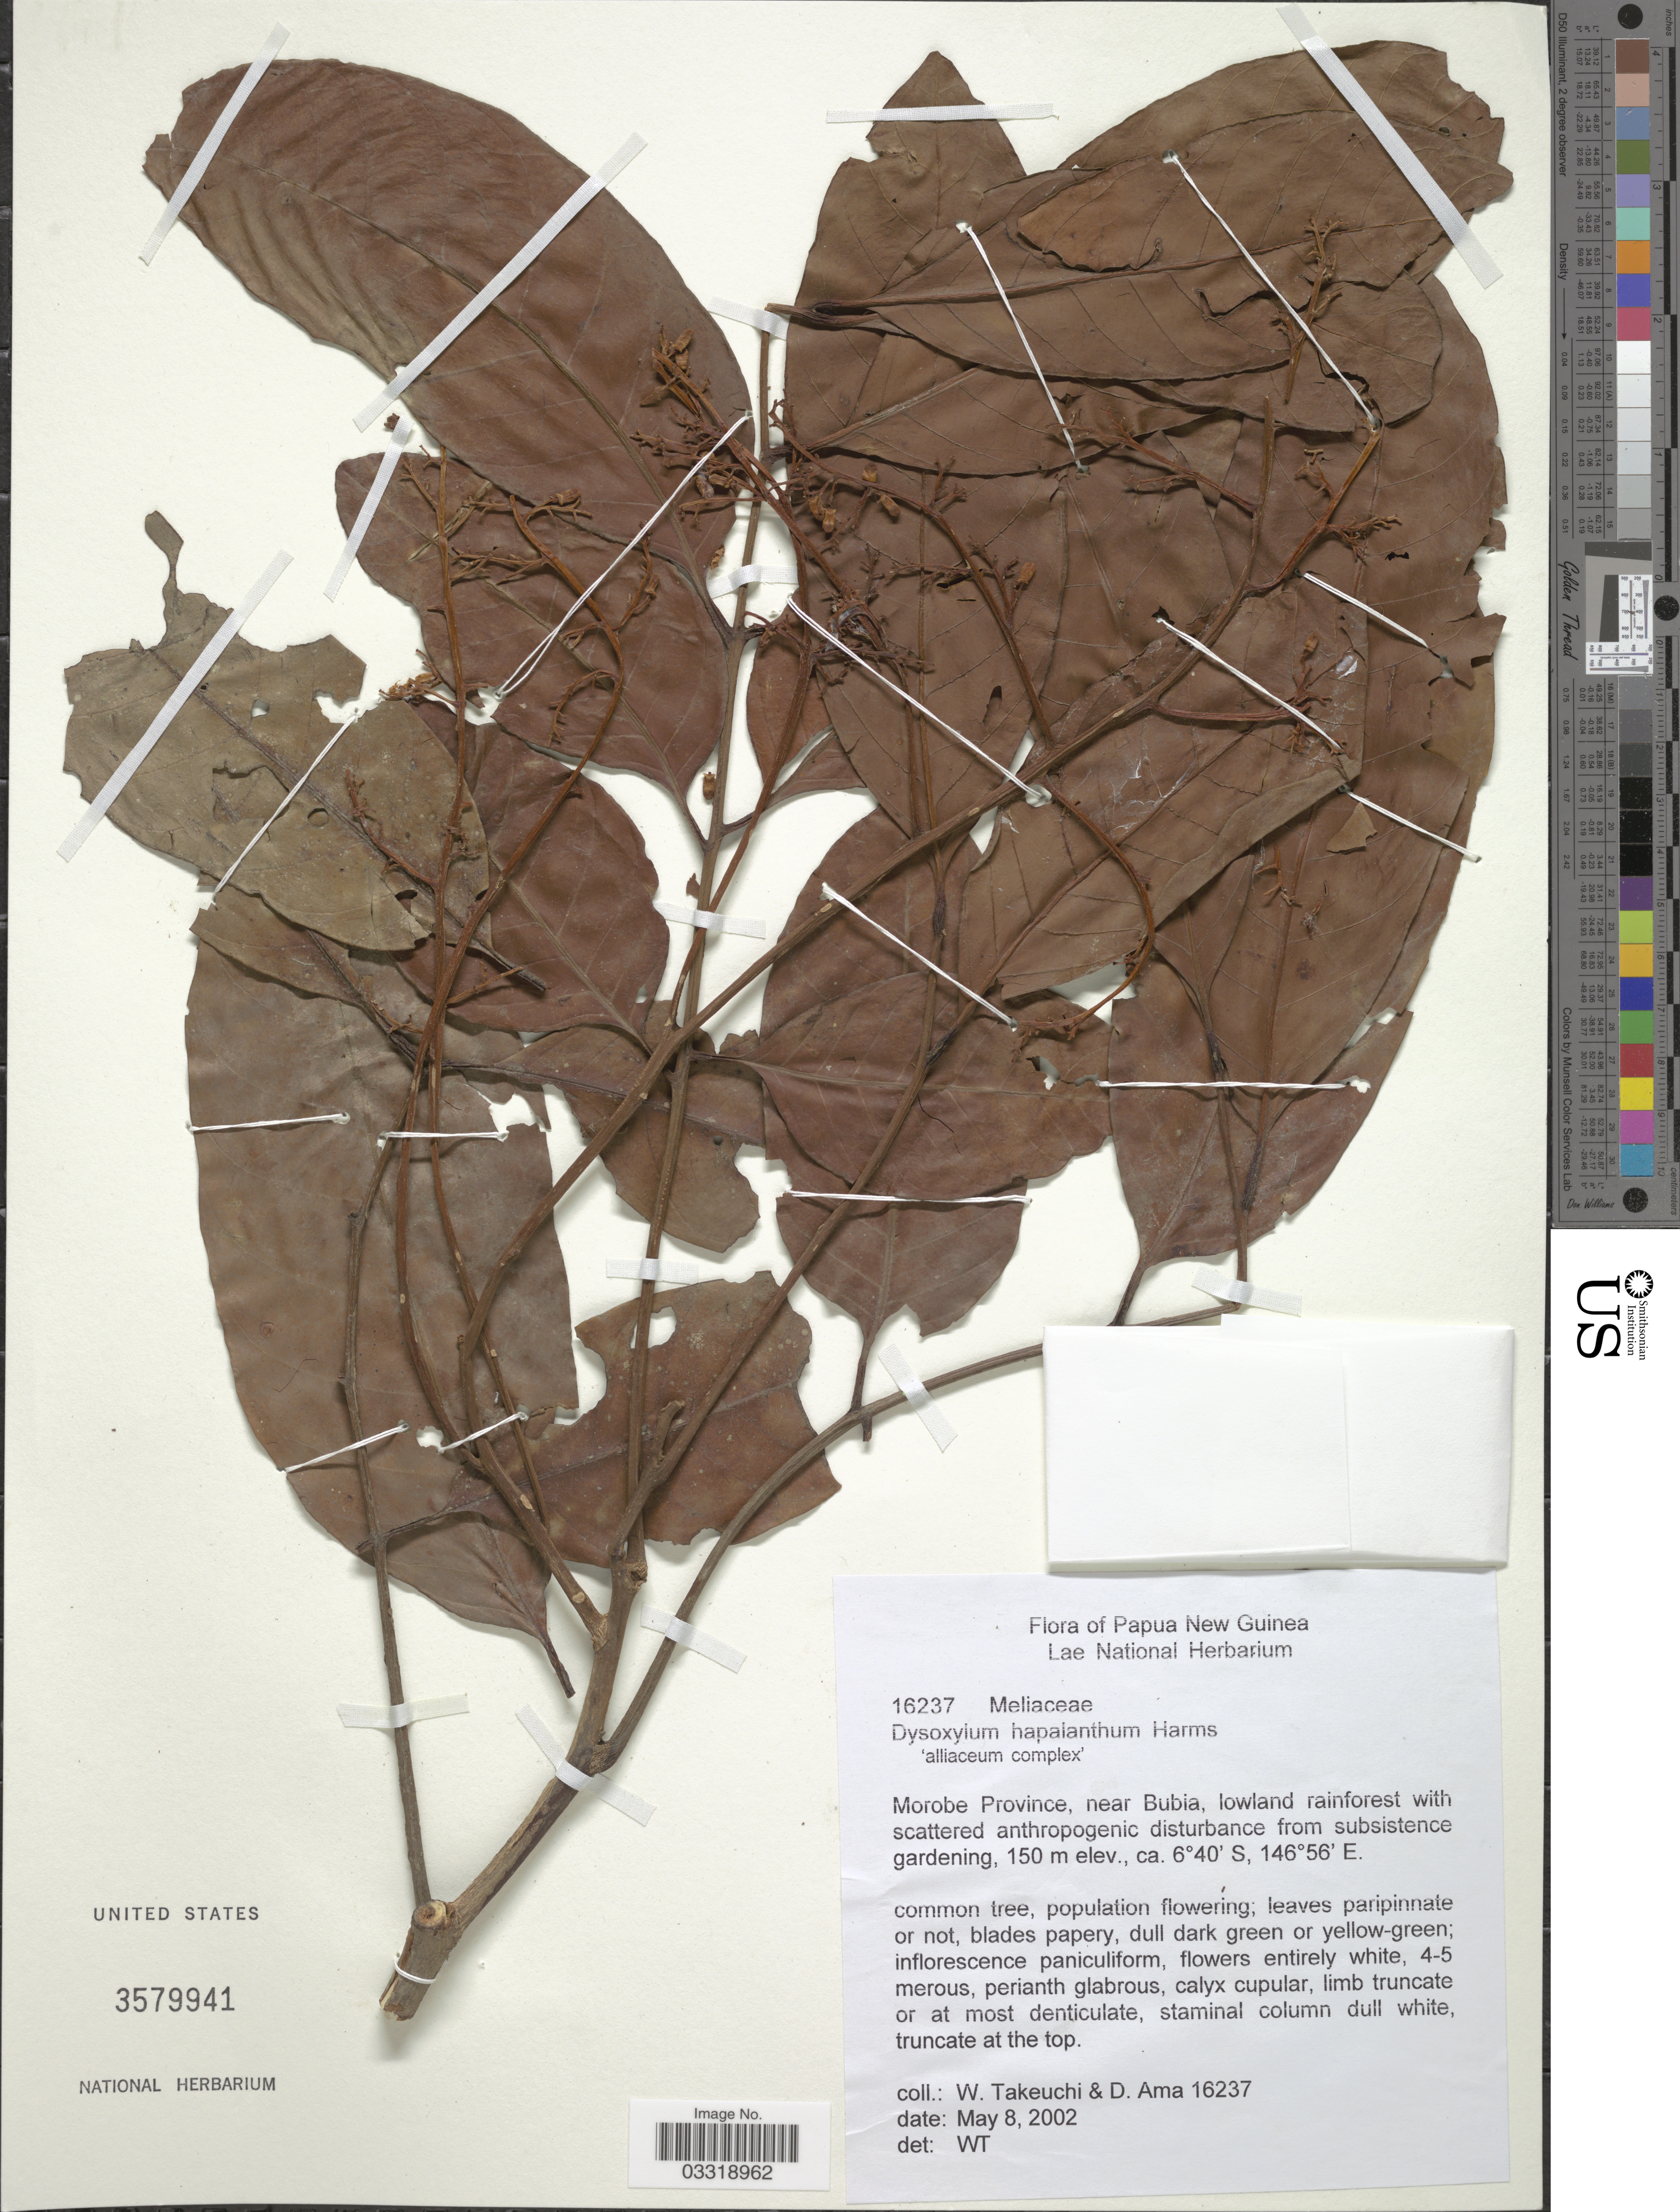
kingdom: Plantae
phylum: Tracheophyta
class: Magnoliopsida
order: Sapindales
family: Meliaceae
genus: Prasoxylon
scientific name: Prasoxylon hapalanthum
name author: (Harms) Holzmeyer & Mabb.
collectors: W. Takeuchi & D. Ama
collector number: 16237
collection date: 2002-05-08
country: Papua New Guinea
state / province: Morobe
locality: Near Bubia.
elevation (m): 150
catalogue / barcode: US 3579941